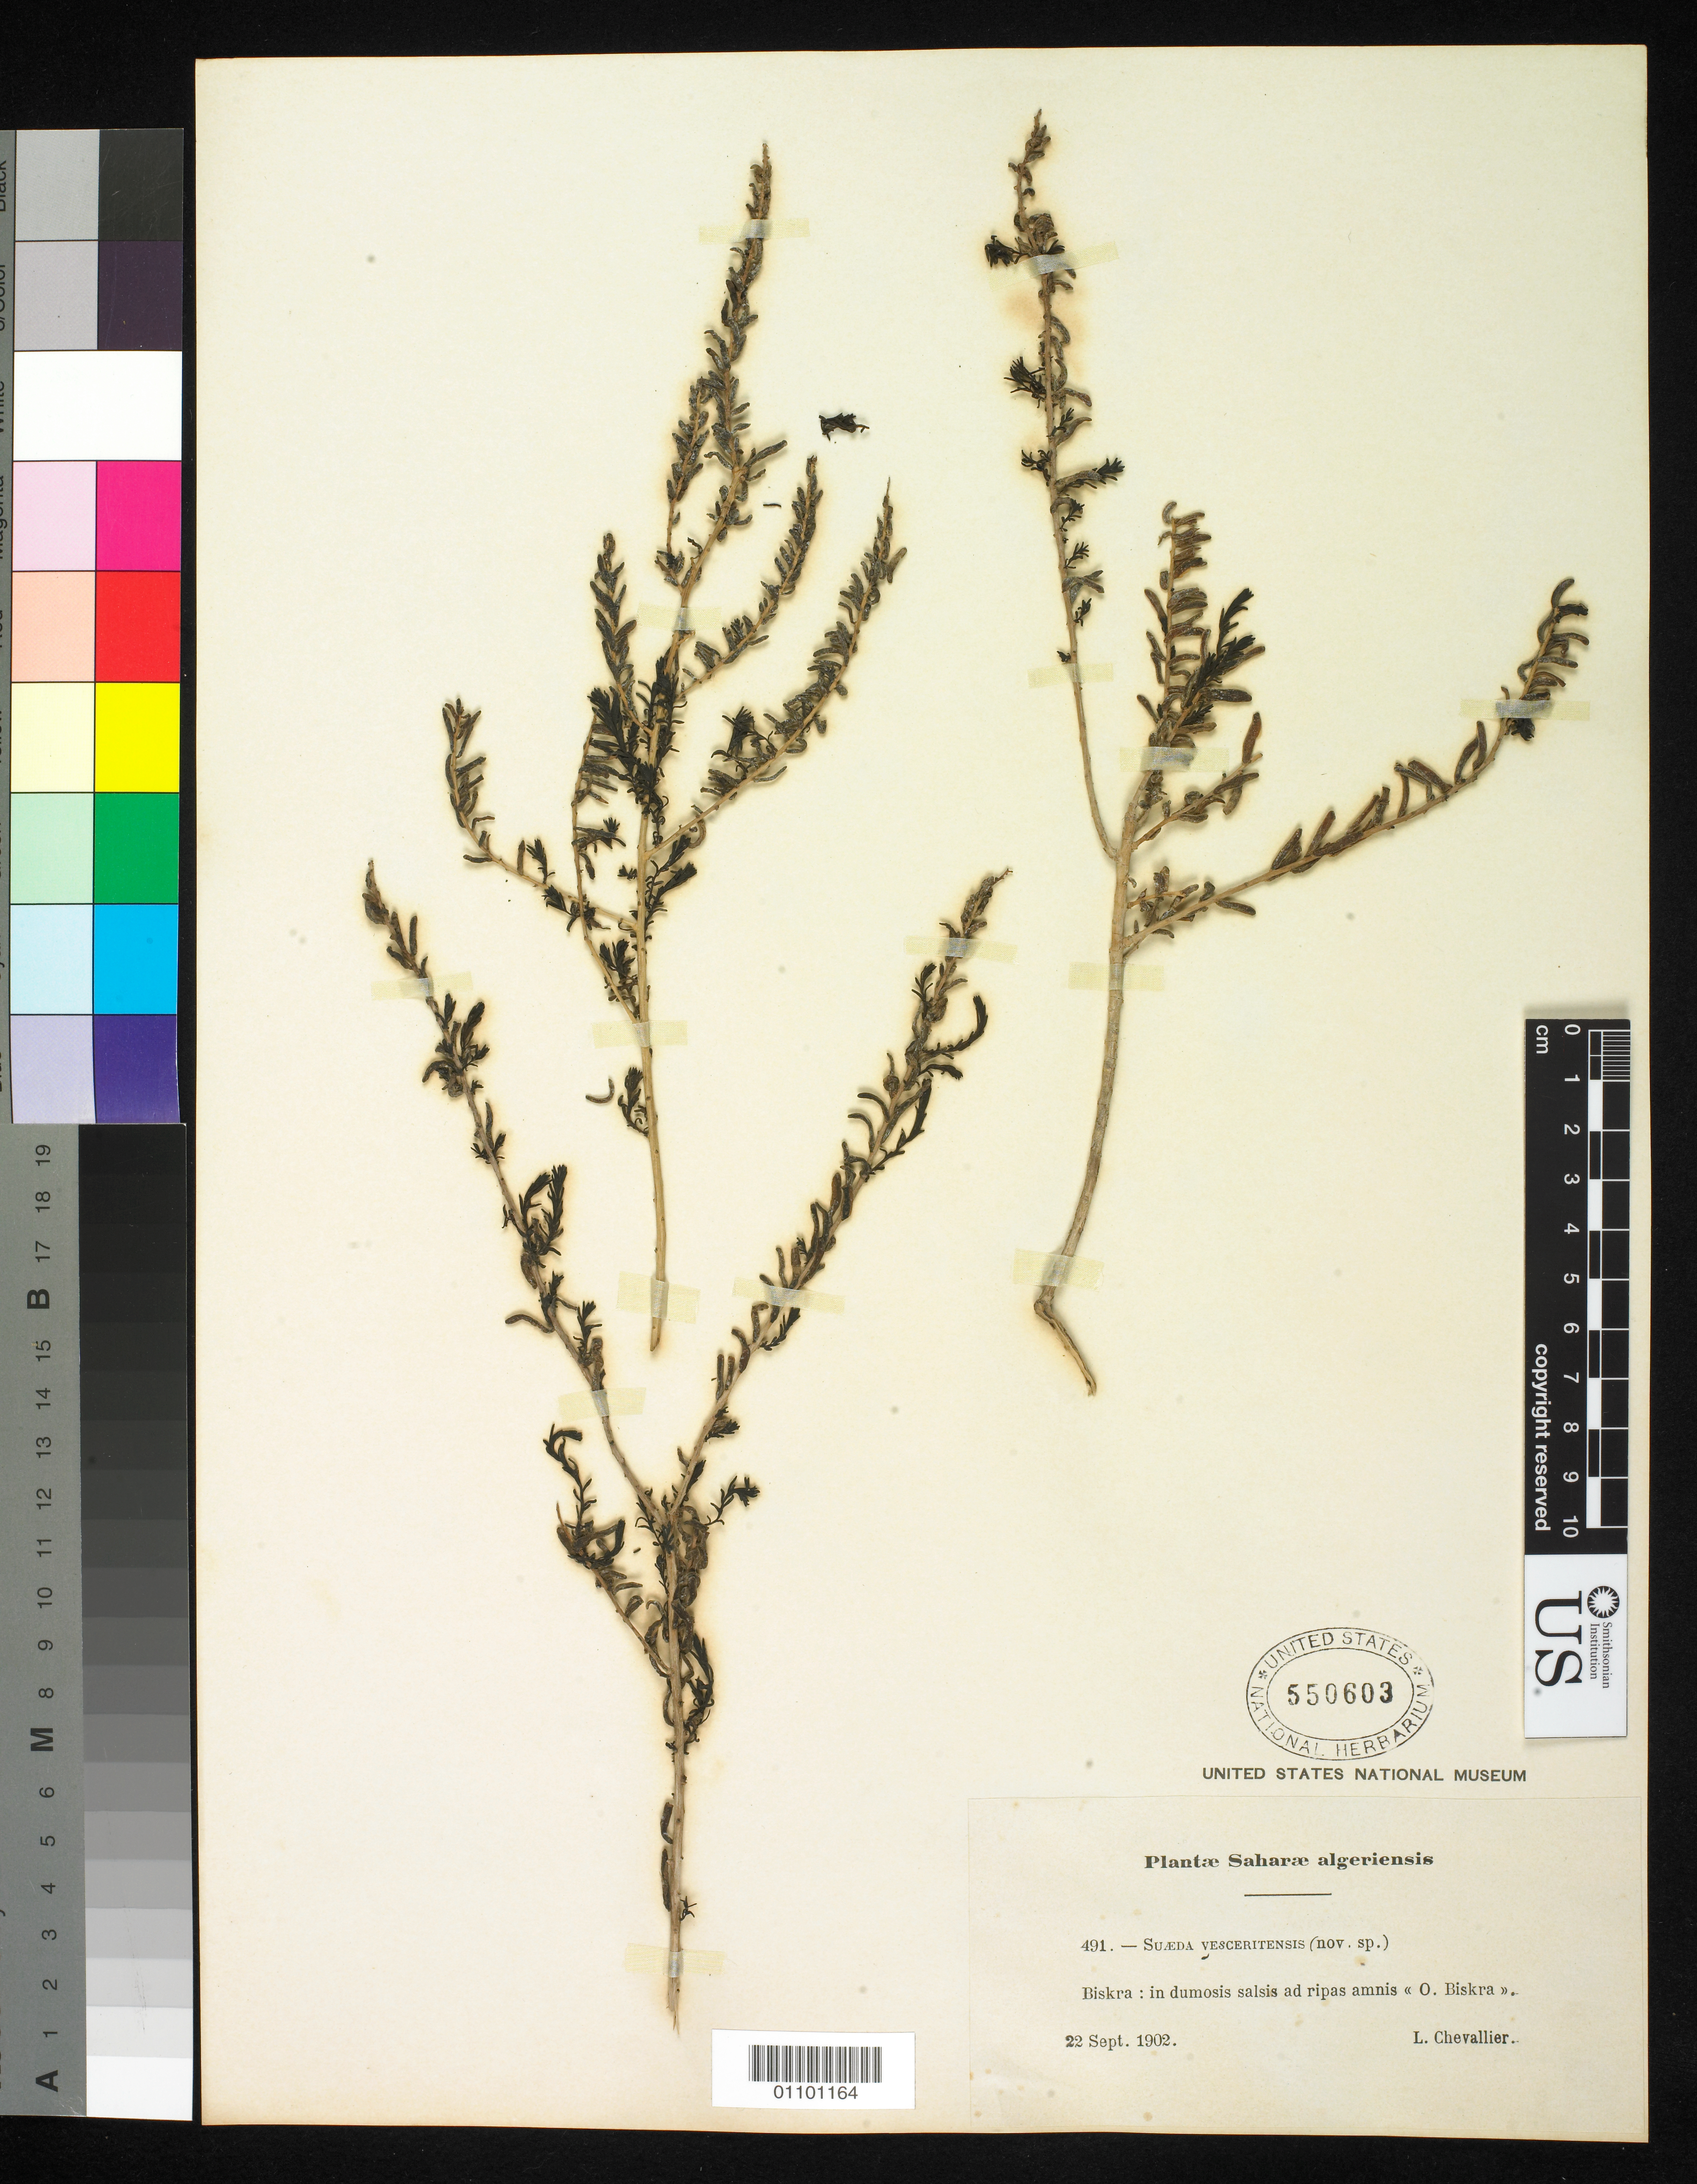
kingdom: Plantae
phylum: Tracheophyta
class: Magnoliopsida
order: Caryophyllales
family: Amaranthaceae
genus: Suaeda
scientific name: Suaeda vesceritensis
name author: Chevall.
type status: Type Collection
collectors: L. Chevallier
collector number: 491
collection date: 1902-09-22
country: Algeria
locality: Biskra: in Dumosis Subsalsis and Ripas Oeud-Biskra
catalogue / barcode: US 550603